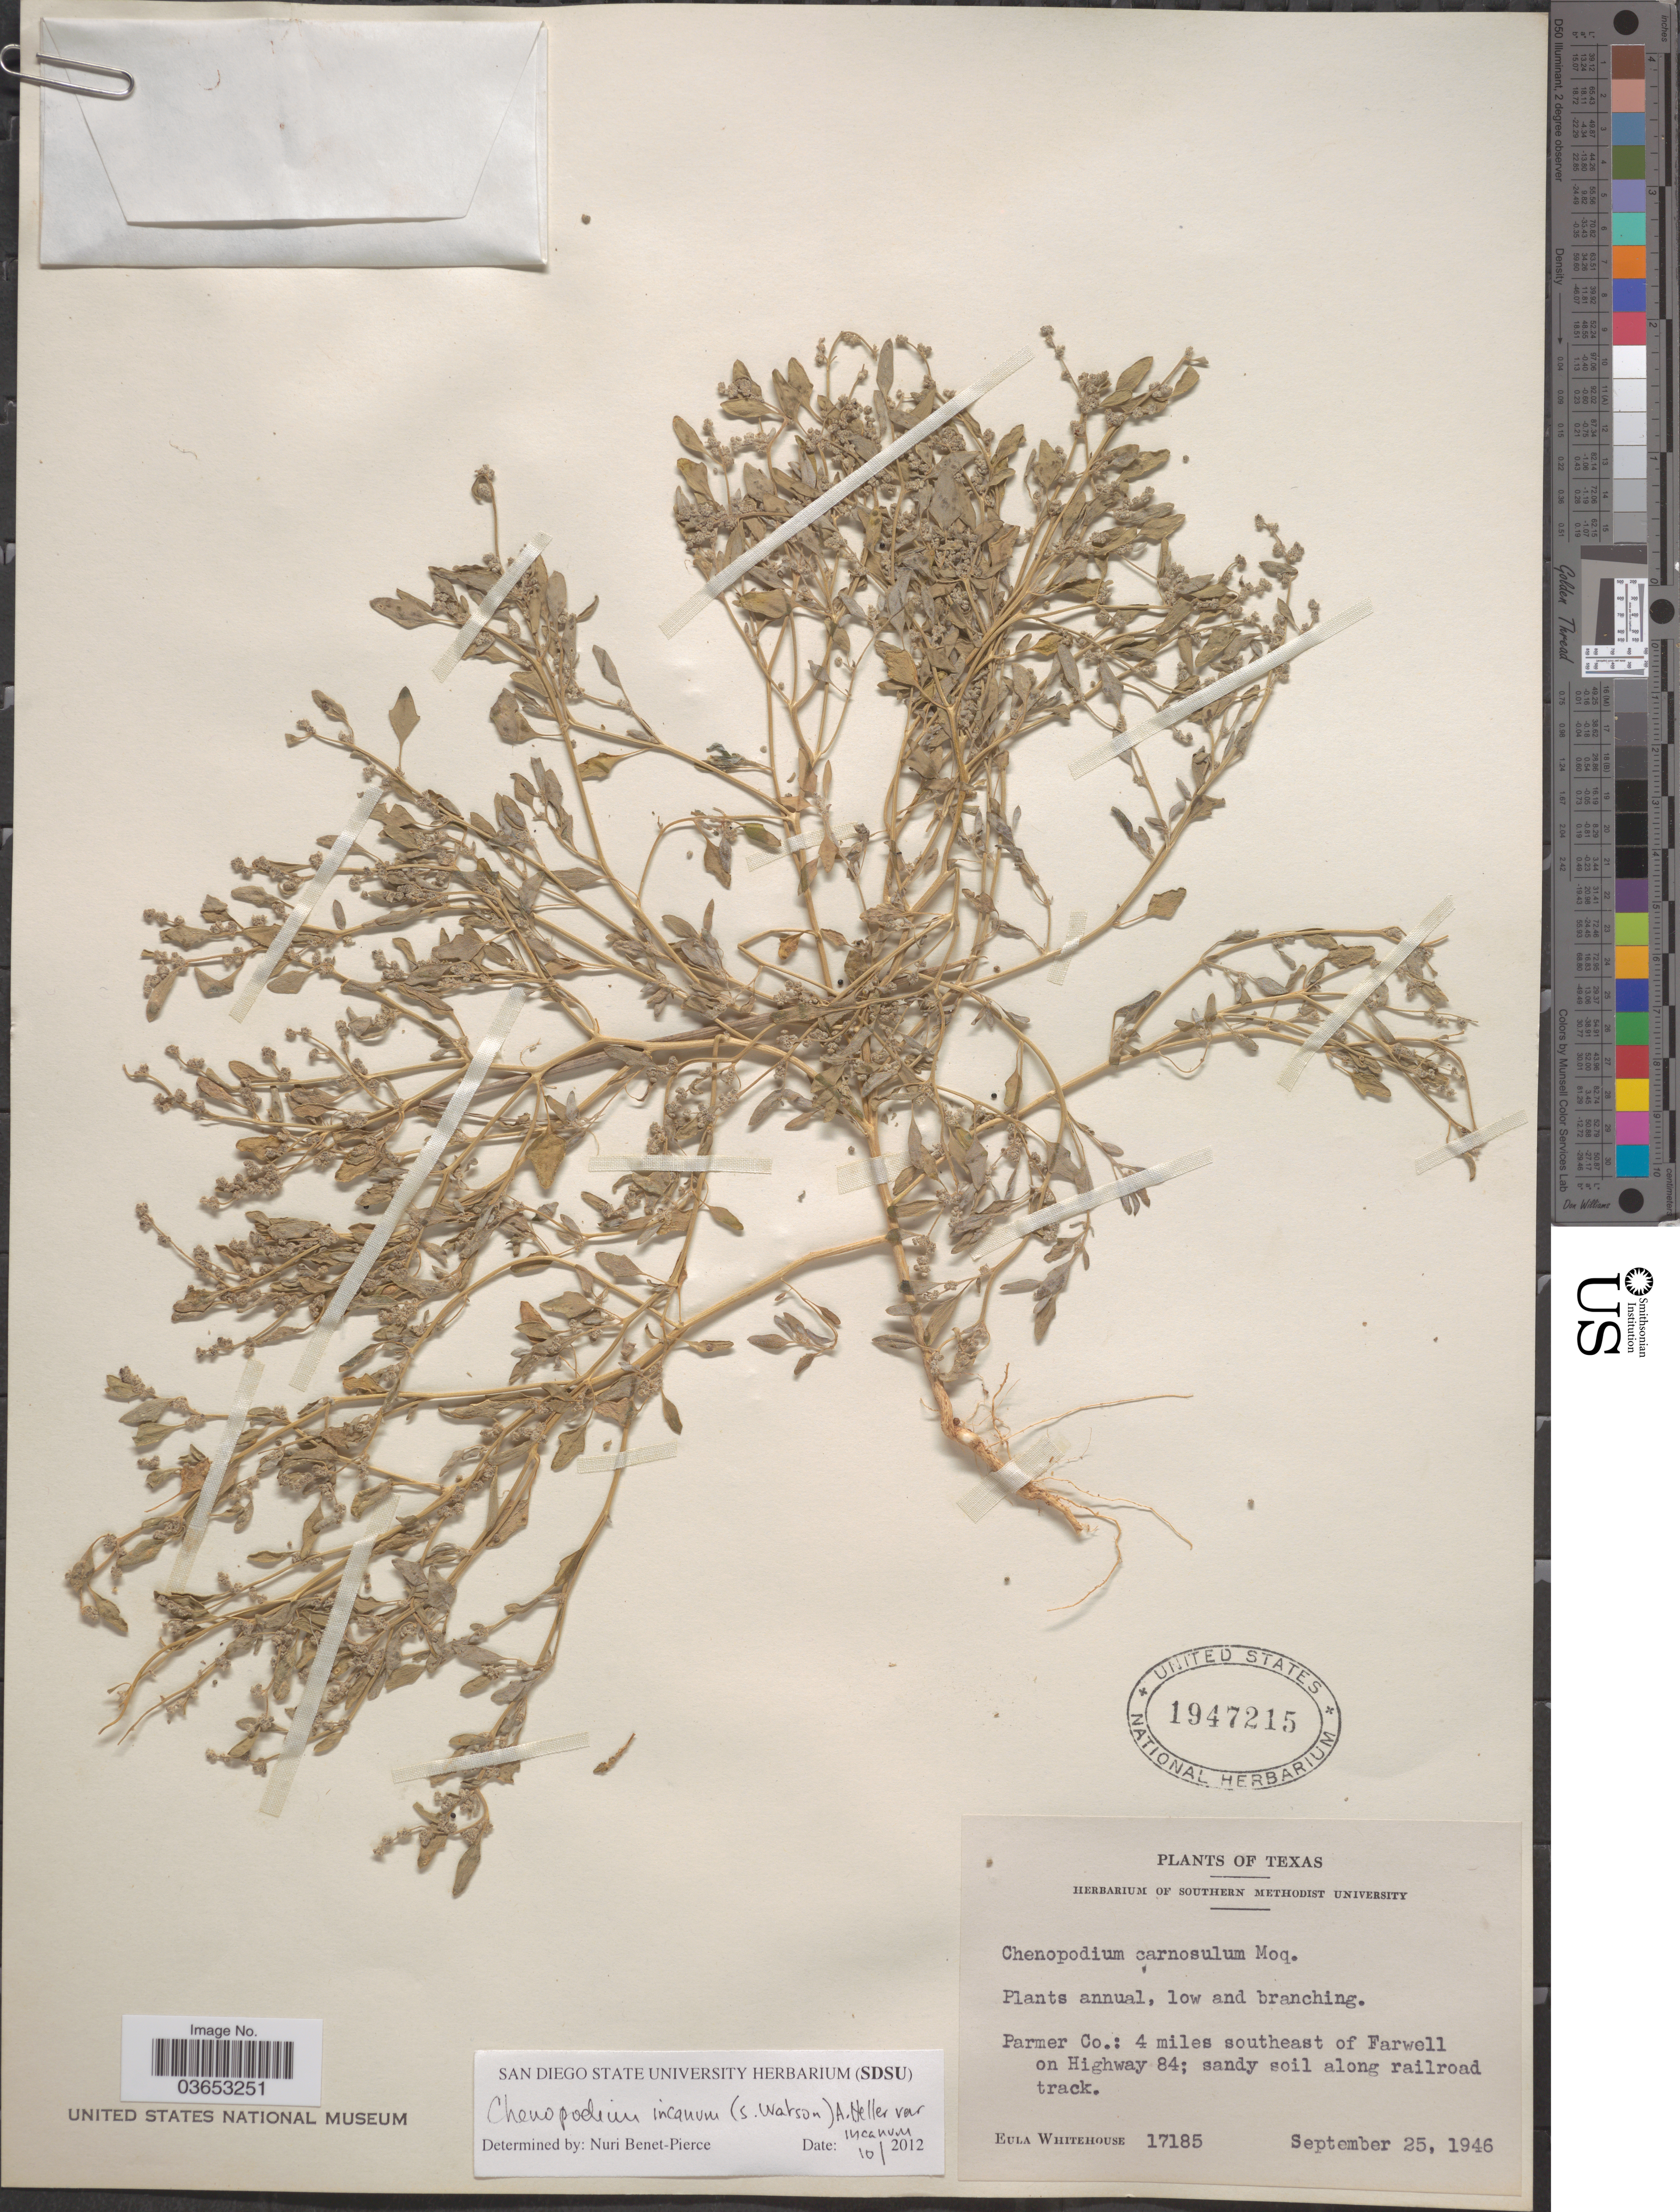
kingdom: Plantae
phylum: Tracheophyta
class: Magnoliopsida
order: Caryophyllales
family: Amaranthaceae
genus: Chenopodium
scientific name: Chenopodium incanum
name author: (S. Watson) A. Heller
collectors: E. Whitehouse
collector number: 17185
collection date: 1946-09-25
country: United States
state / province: Texas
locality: Parmer Co.: 4 miles southeast of Farwell on Highway 84. Along railroad track.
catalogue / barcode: US 1947215